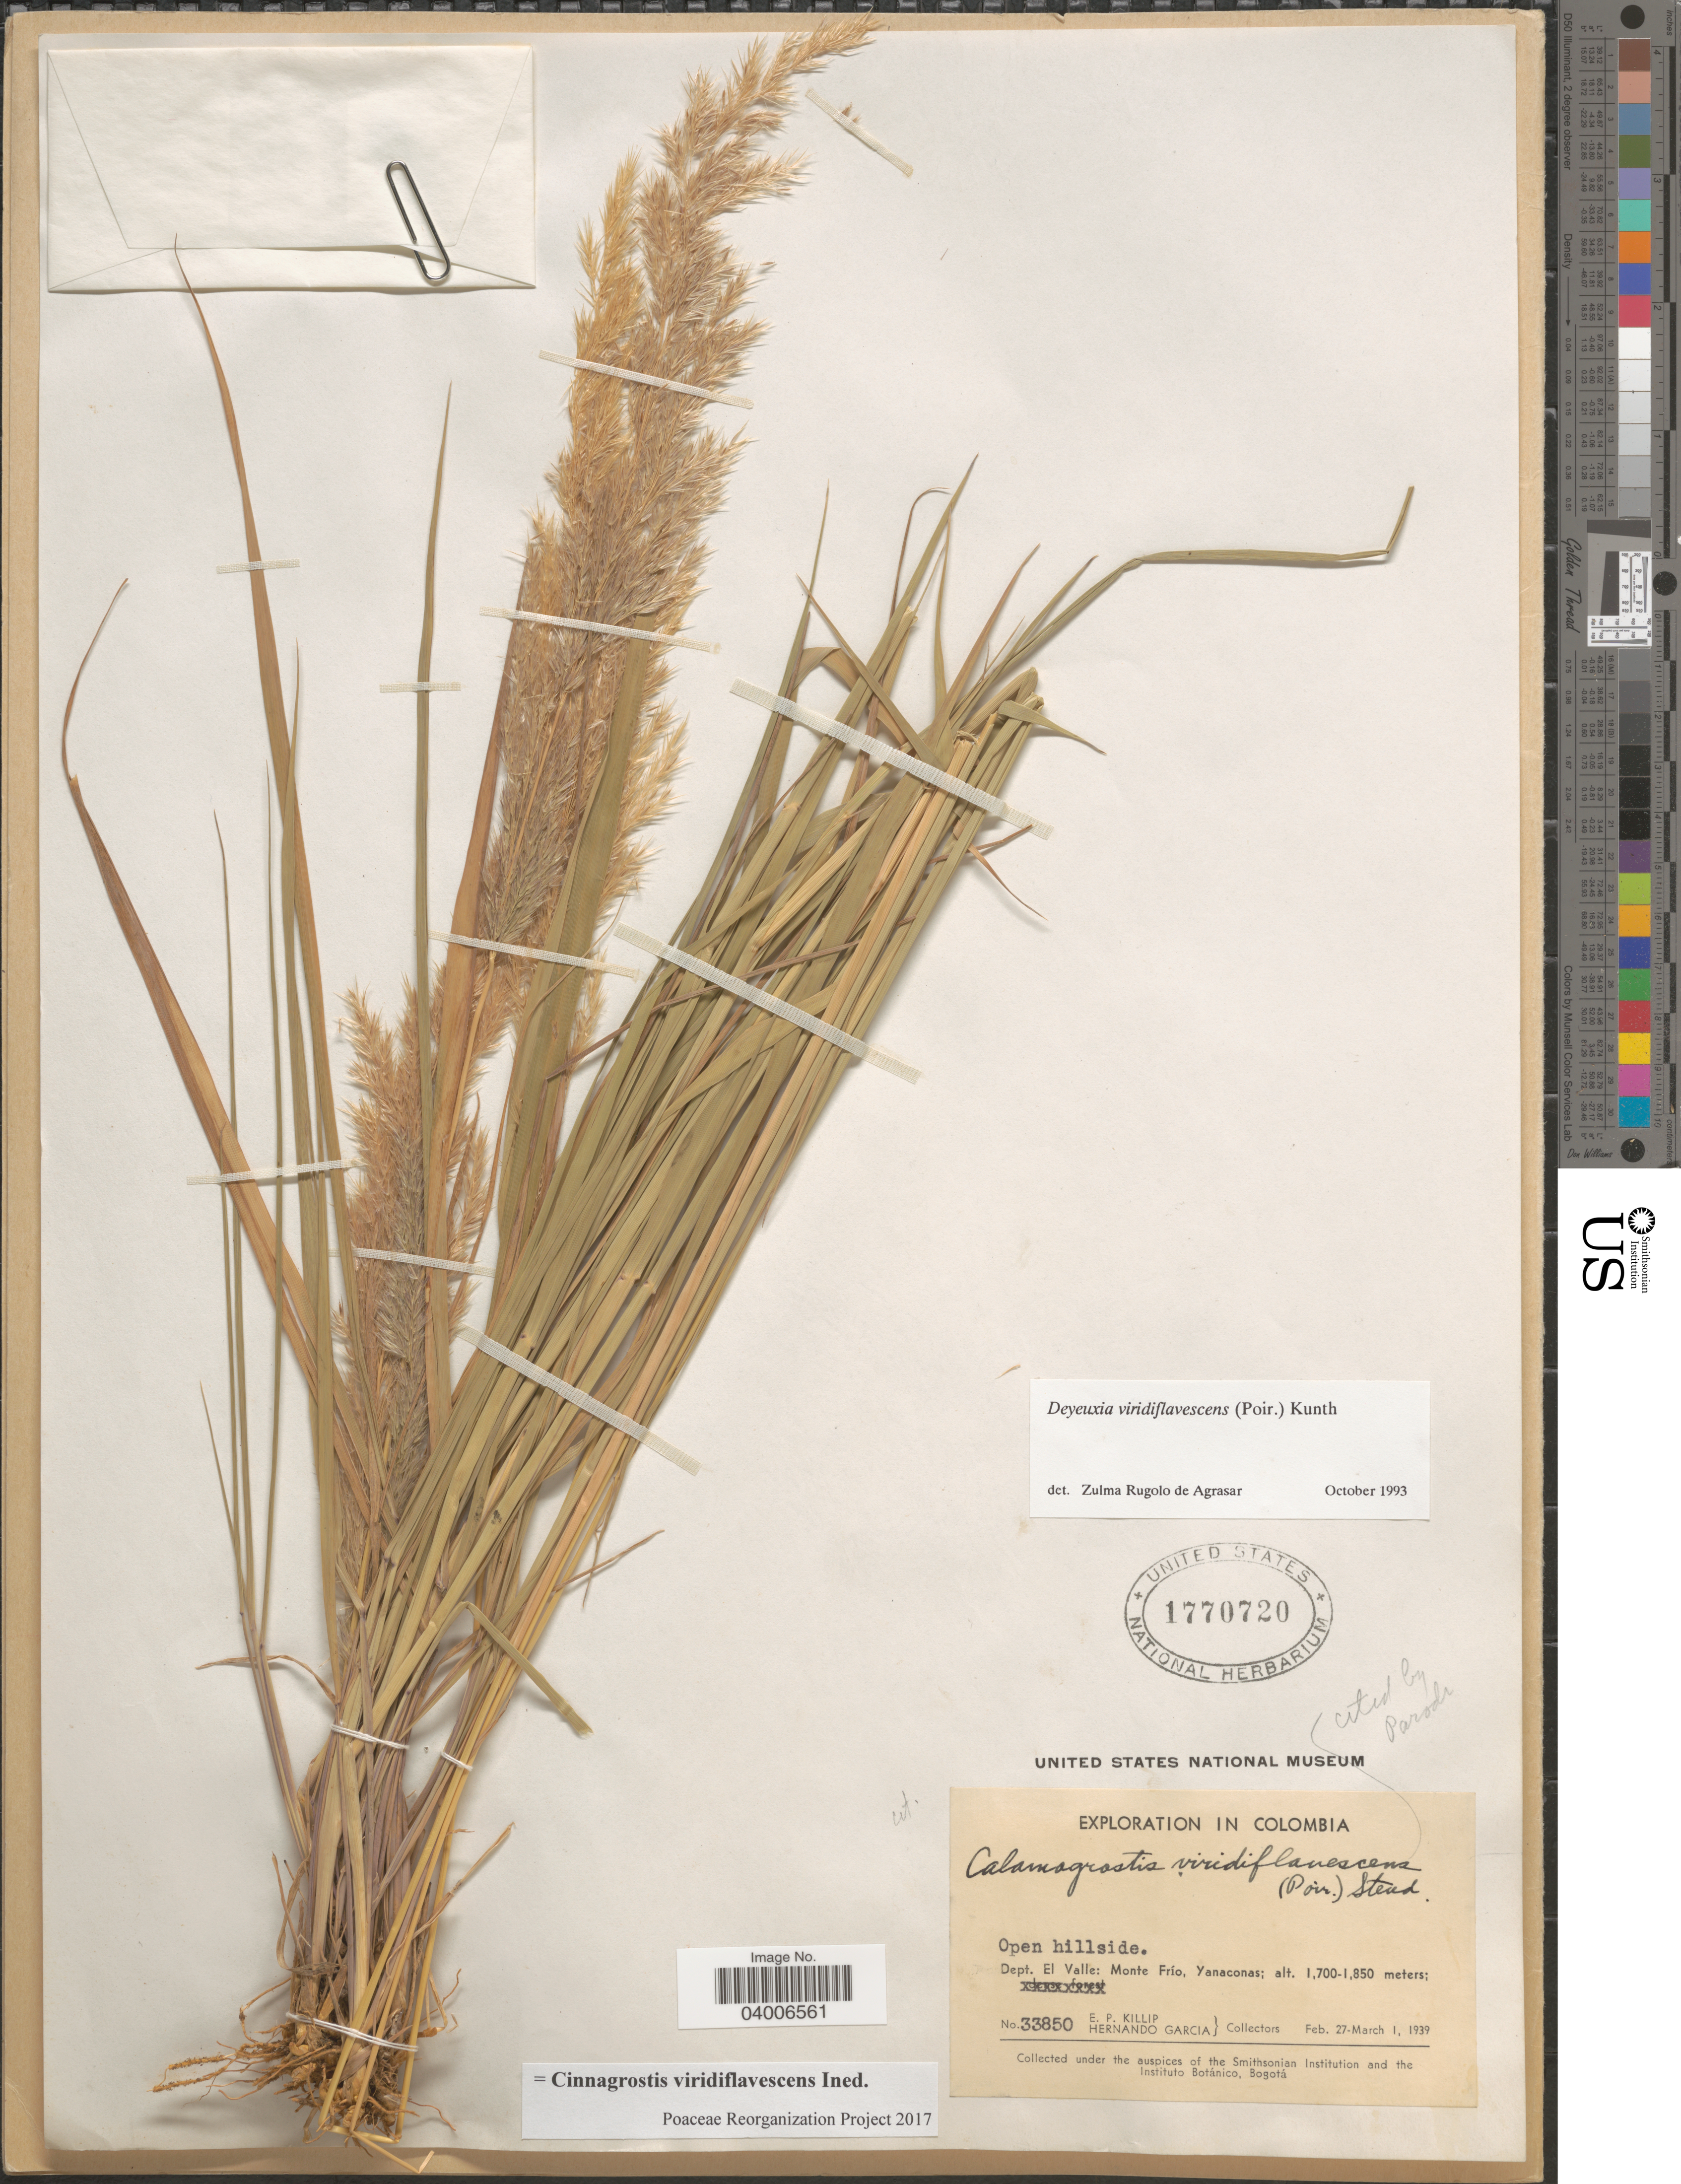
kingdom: Plantae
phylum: Tracheophyta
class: Liliopsida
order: Poales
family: Poaceae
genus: Cinnagrostis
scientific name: Cinnagrostis viridiflavescens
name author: (Poir.) P.M. Peterson et al.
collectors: E. P. Killip & H. Garcia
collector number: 33850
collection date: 1939-02-27/1939-03-01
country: Colombia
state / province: Valle del Cauca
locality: Dept. El Valle: Monte Frío, Yanaconas.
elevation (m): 1700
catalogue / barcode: US 1770720